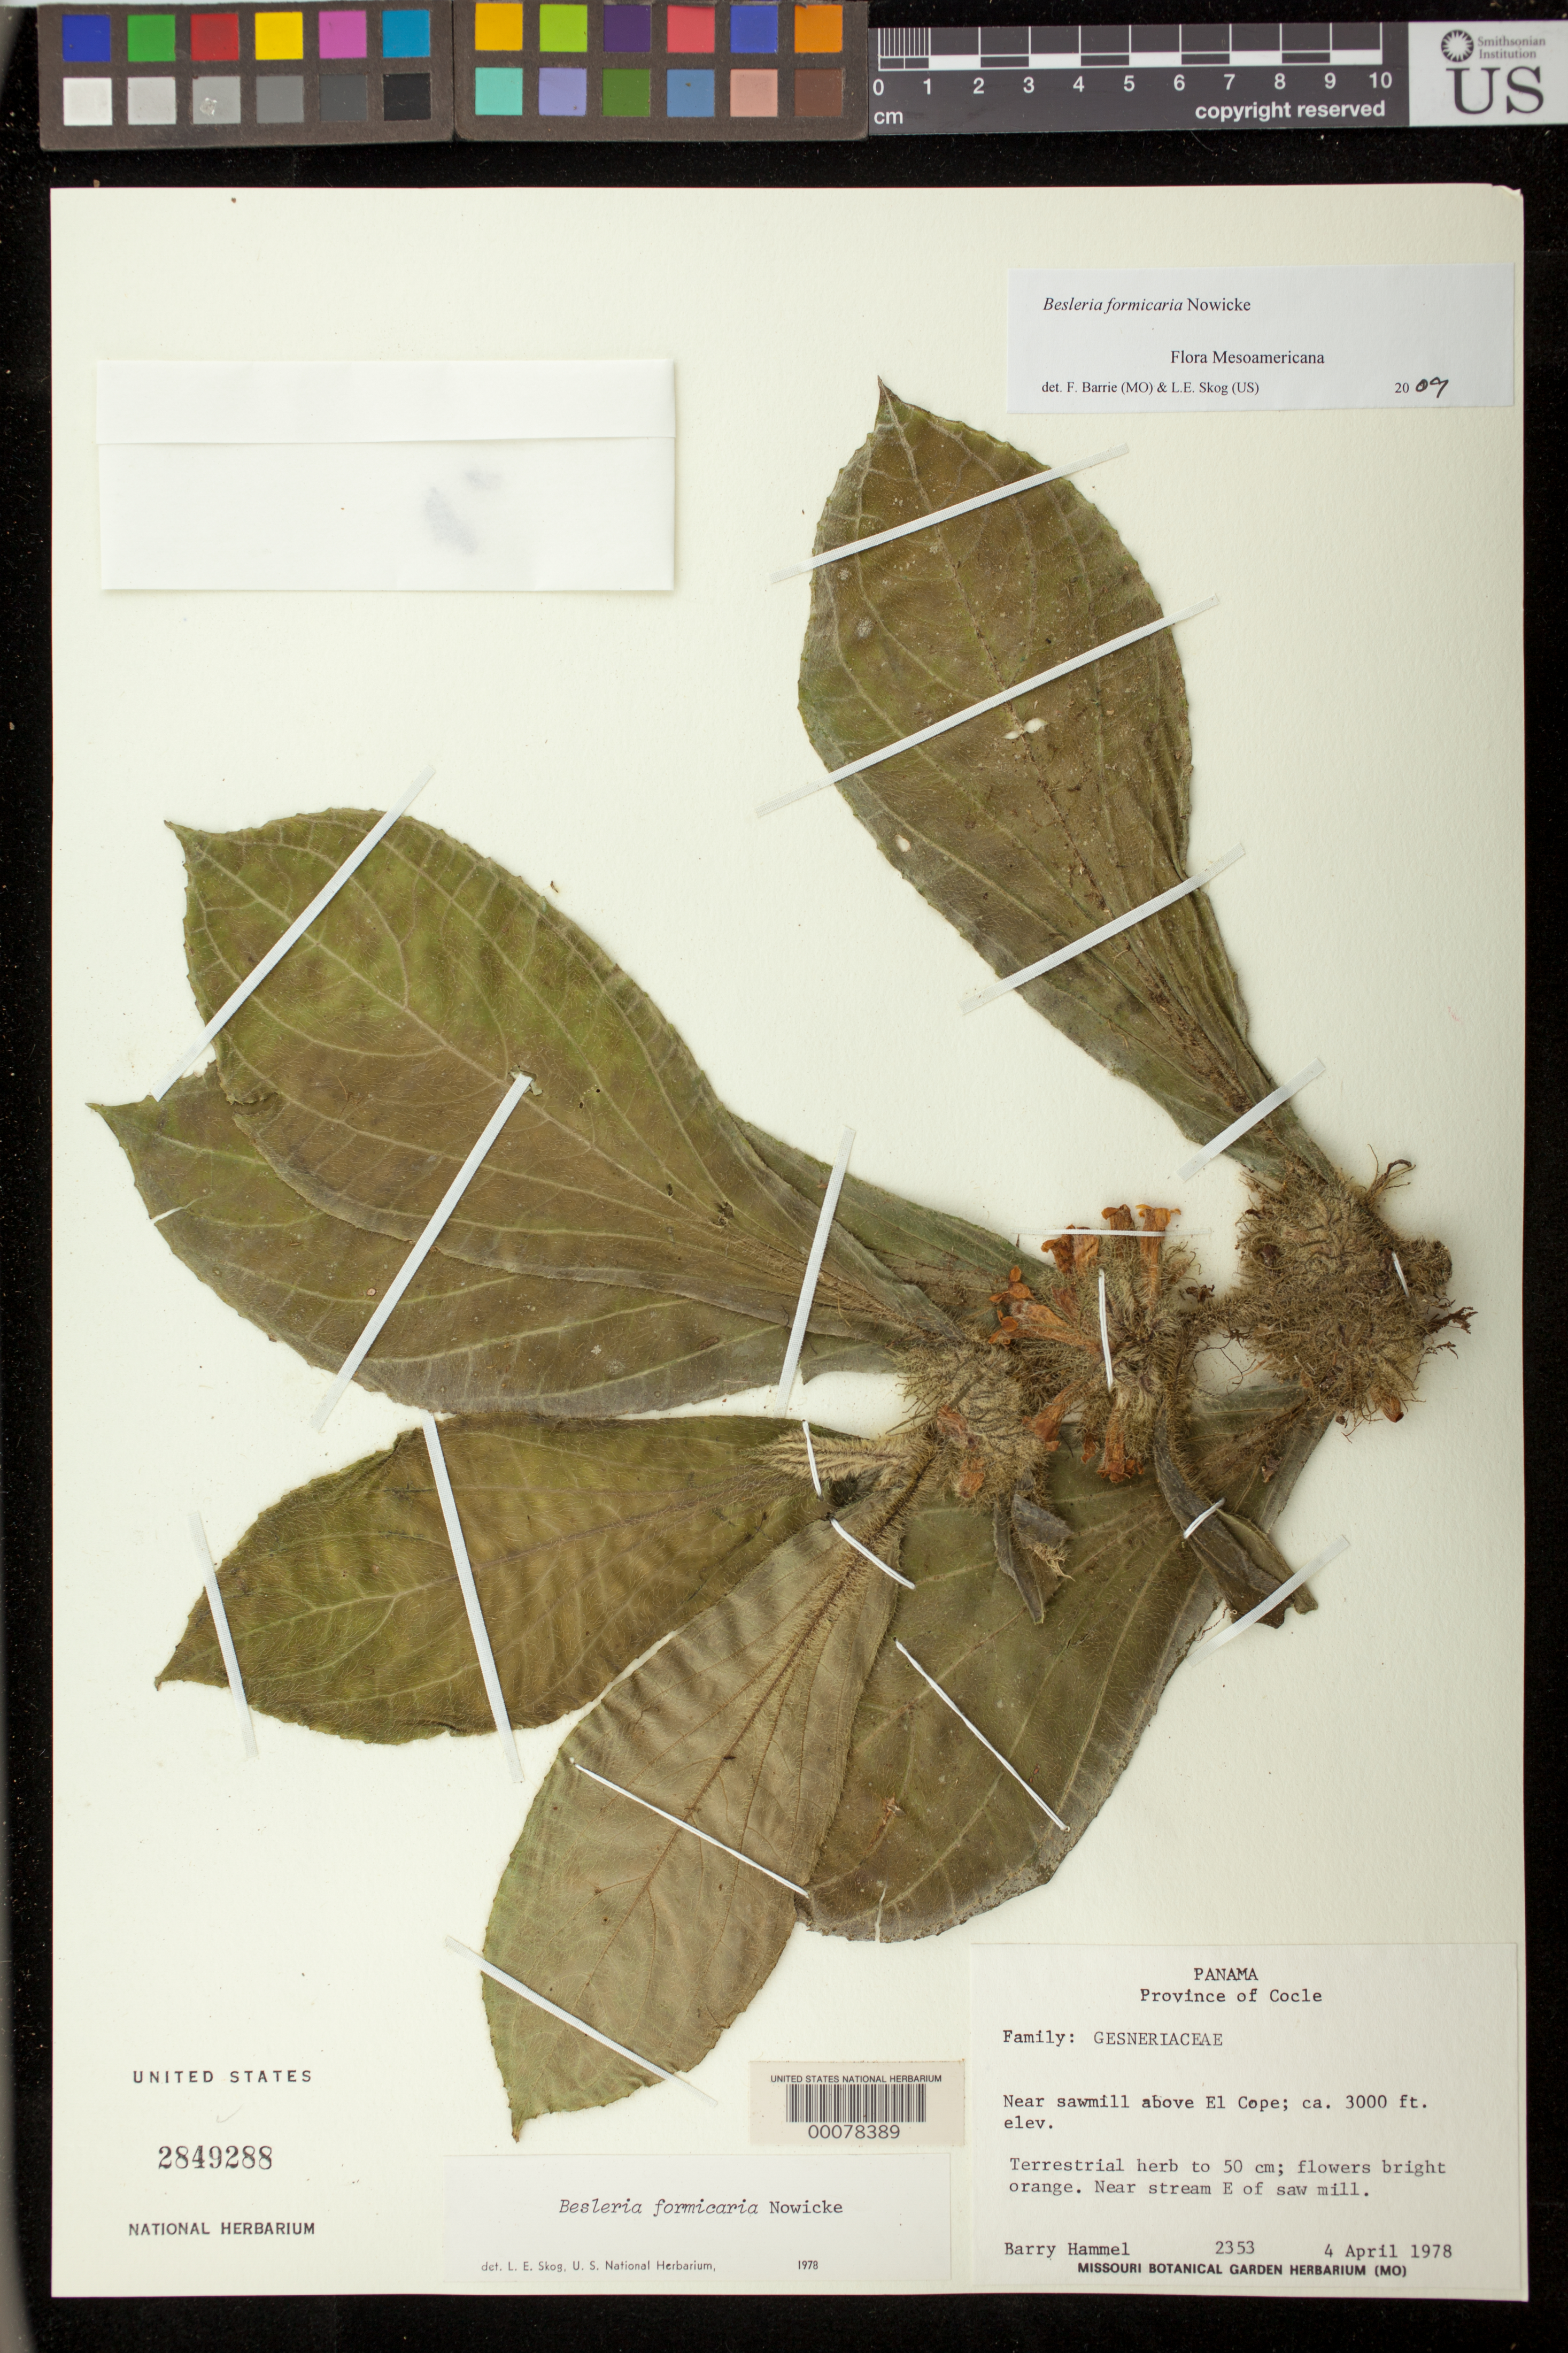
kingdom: Plantae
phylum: Tracheophyta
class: Magnoliopsida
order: Lamiales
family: Gesneriaceae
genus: Besleria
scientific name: Besleria formicaria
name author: Nowicke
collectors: B. Hammel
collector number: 2353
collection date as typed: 04 Apr 1978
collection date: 1978-04-04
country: Panama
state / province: Coclé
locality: Near sawmill above El Cope, E of saw mill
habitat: Near stream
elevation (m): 914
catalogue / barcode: US 2849288